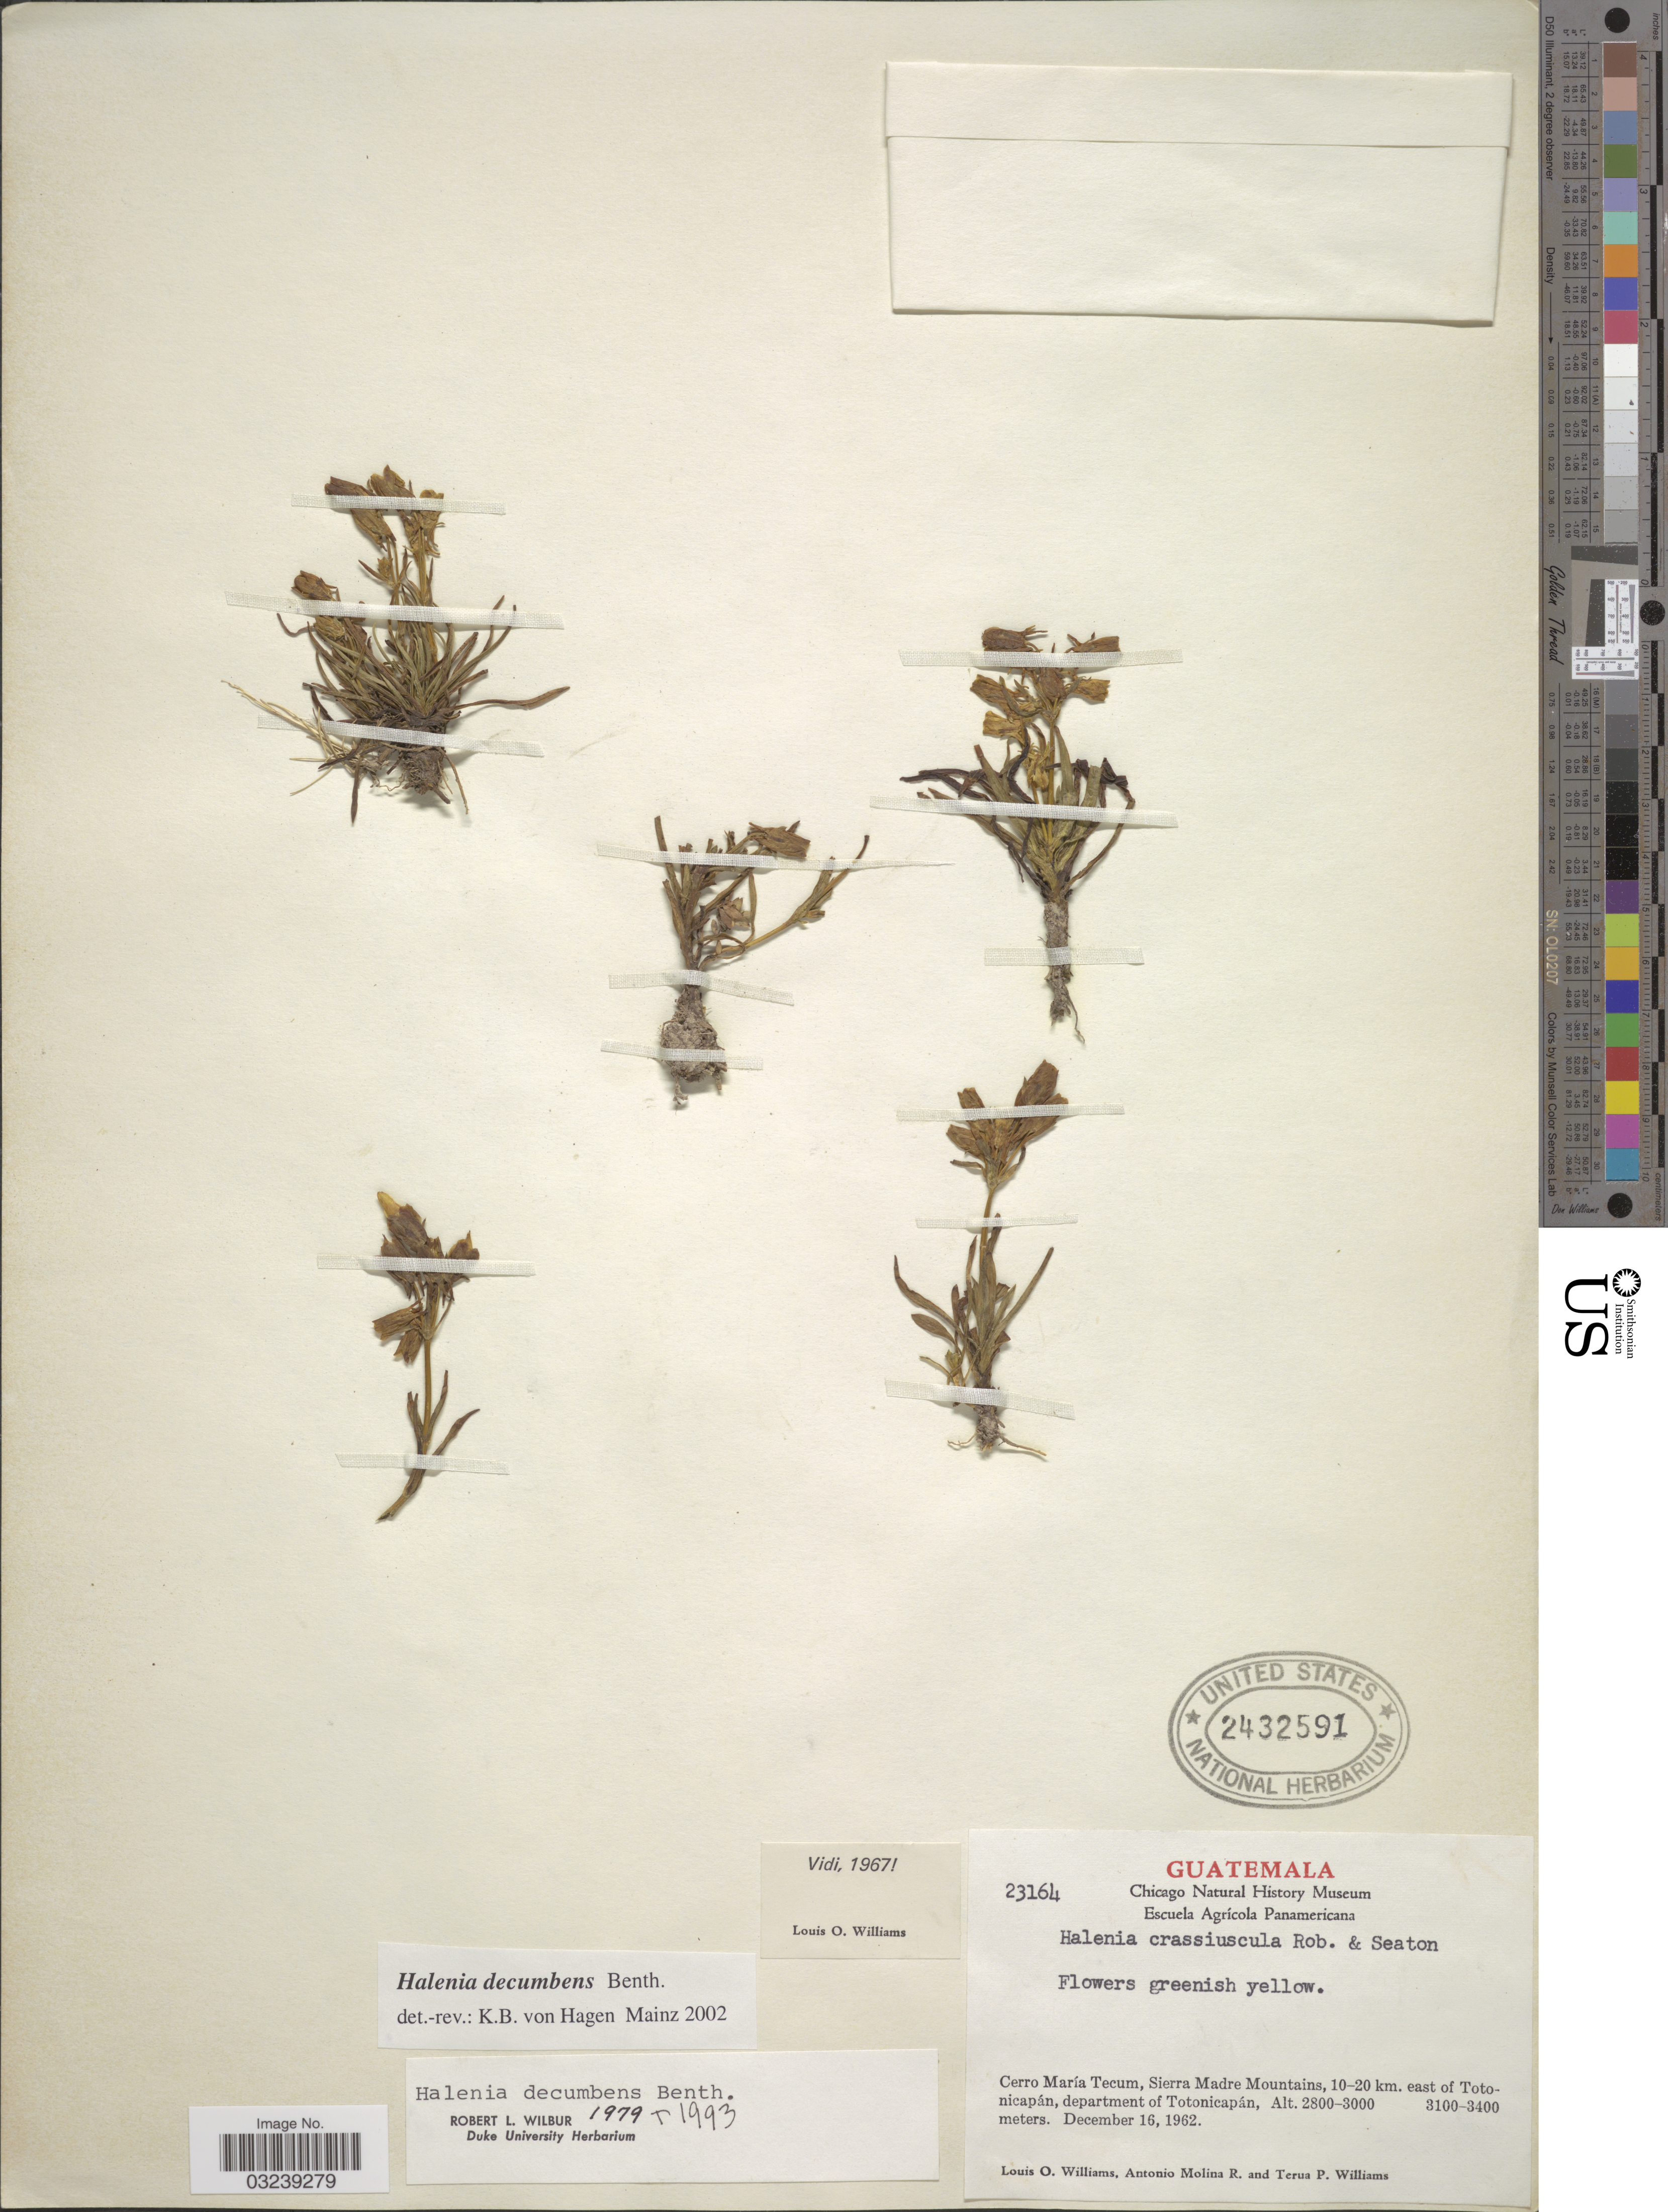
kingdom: Plantae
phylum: Tracheophyta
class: Magnoliopsida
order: Gentianales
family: Gentianaceae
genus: Halenia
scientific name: Halenia decumbens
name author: Benth.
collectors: L. O. Williams, A. Molina R. & T. Williams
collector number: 23164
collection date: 1962-12-16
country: Guatemala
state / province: Totonicapan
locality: Cerro María Tecum, Sierra Madre Mountains, 10-20 km. east of Totonicapán, department of Totonicapán.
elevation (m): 2800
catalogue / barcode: US 2432591